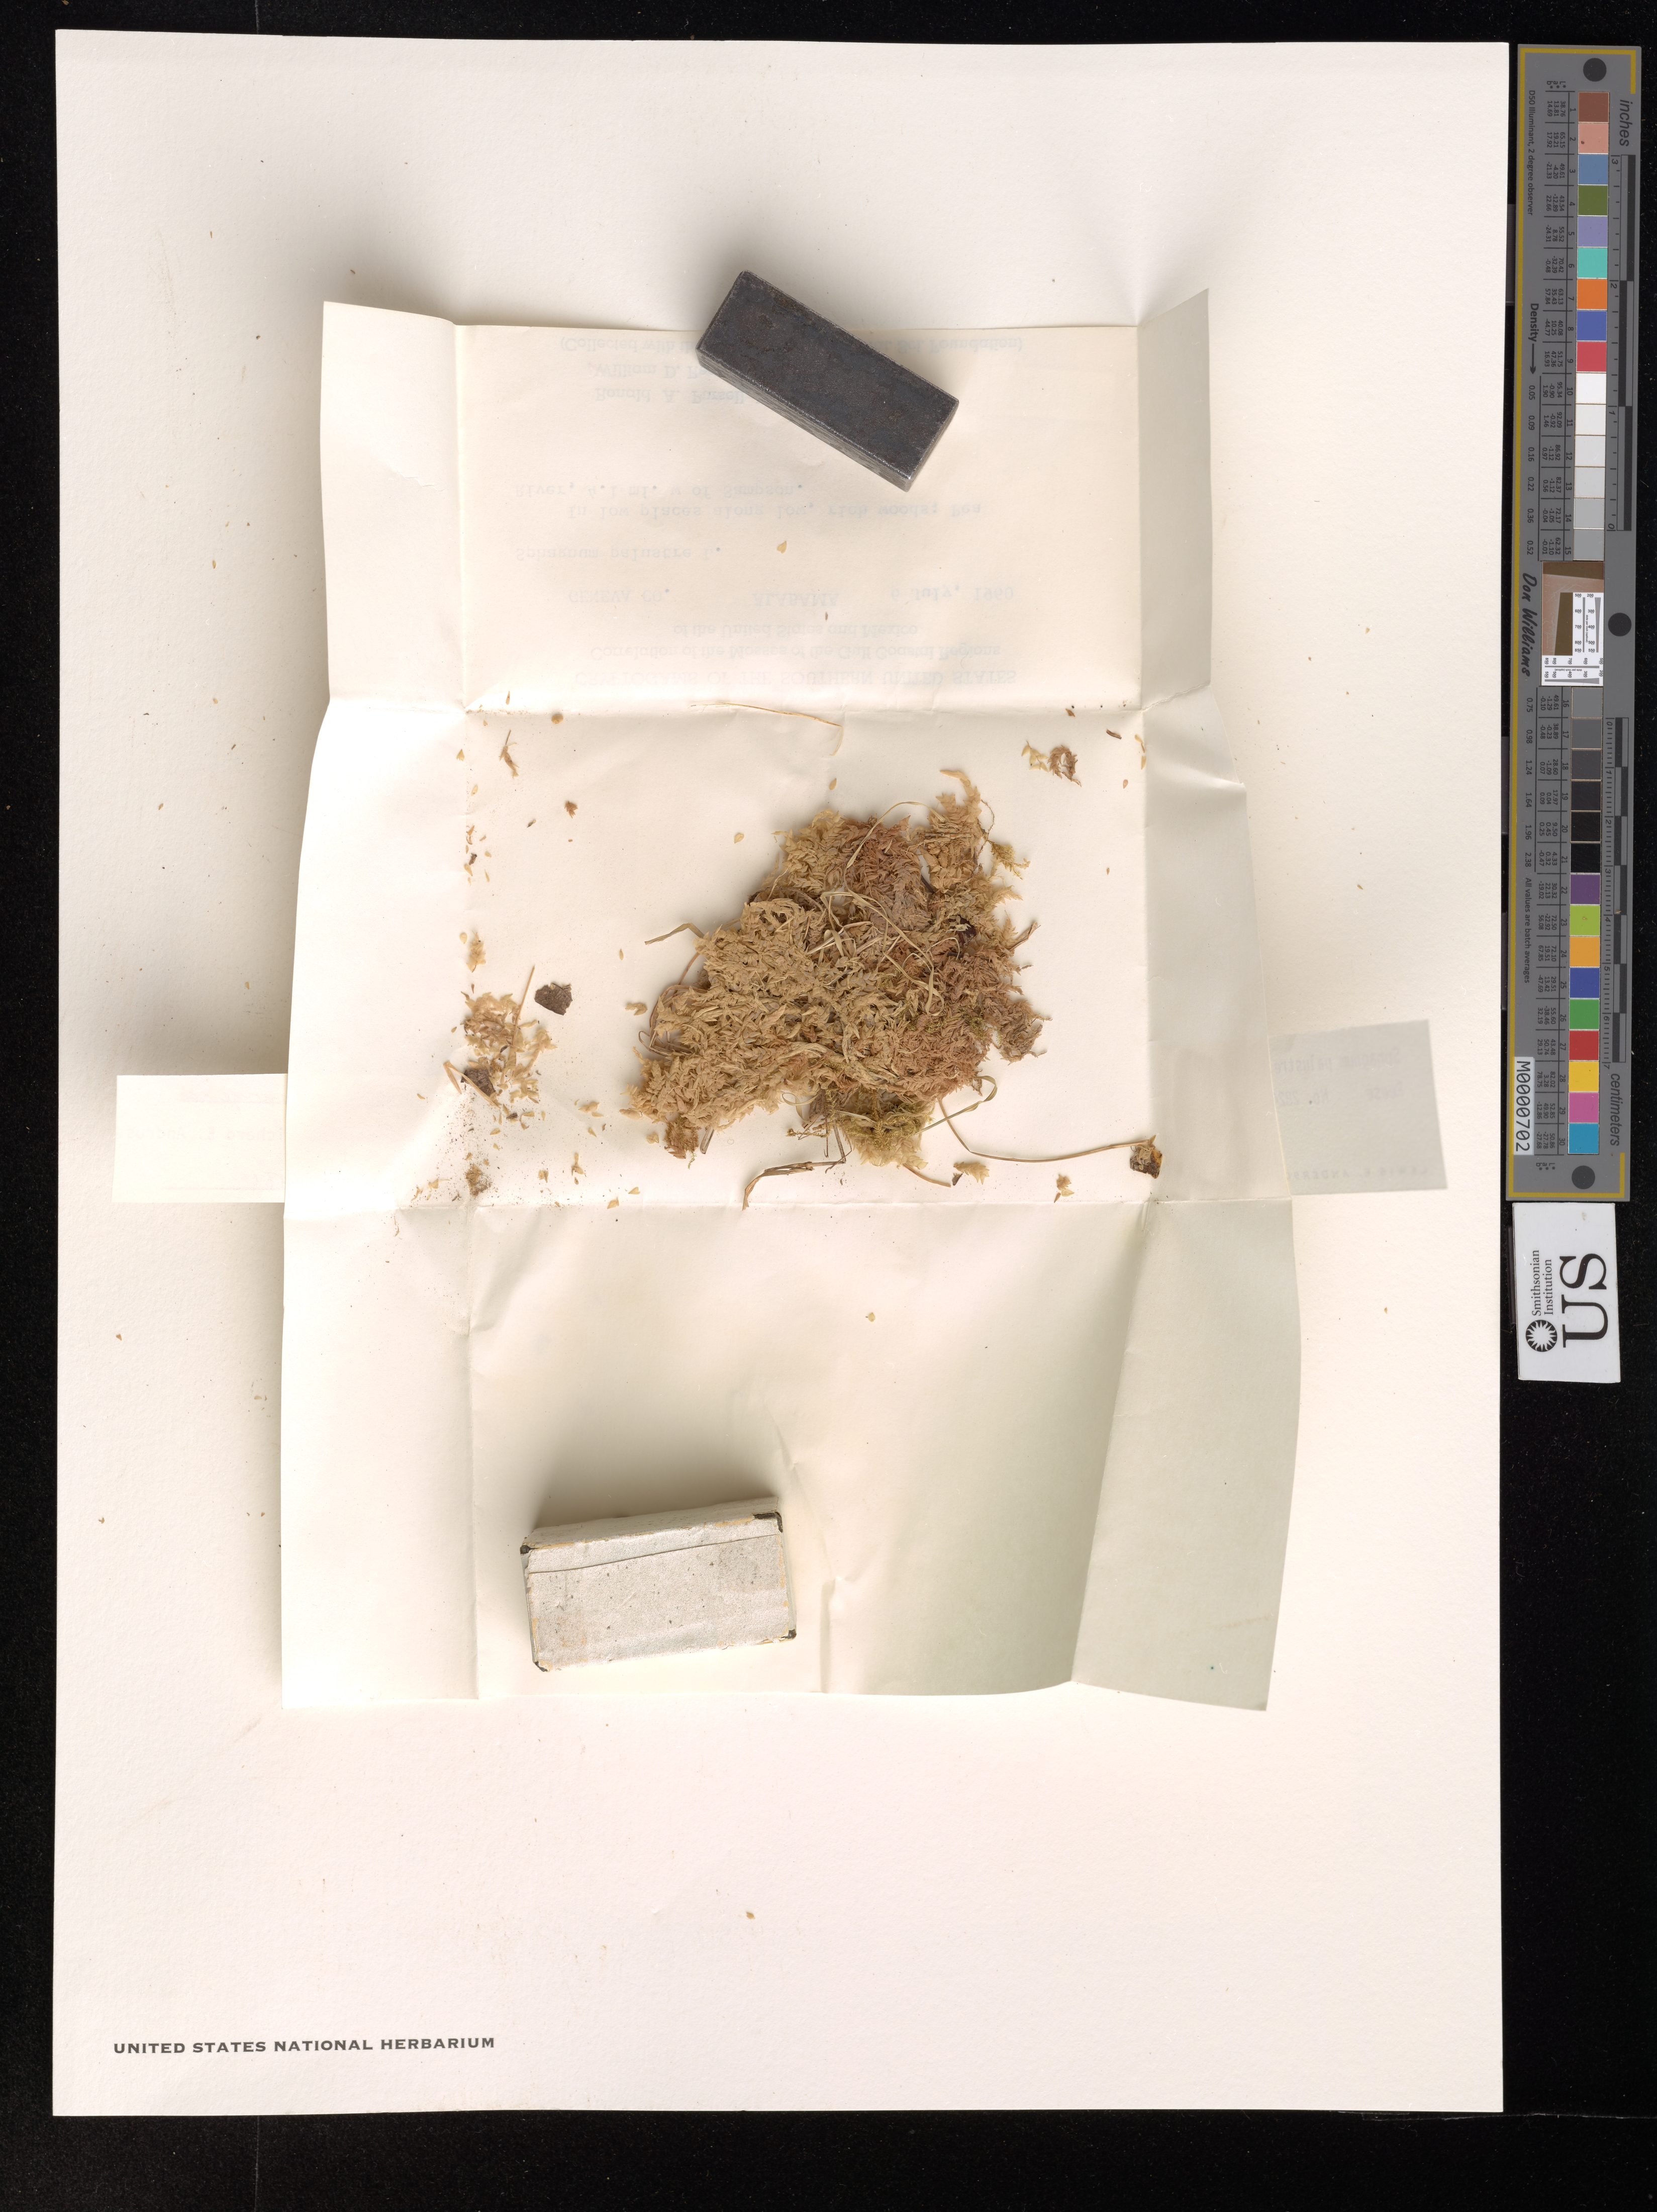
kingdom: Plantae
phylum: Bryophyta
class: Sphagnopsida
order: Sphagnales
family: Sphagnaceae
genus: Sphagnum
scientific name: Sphagnum palustre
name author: L.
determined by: Anderson, L.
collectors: R. A. Pursell & W. Reese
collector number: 2824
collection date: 1960-07-06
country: United States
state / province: Alabama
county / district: Geneva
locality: Pea River, 4.1 mi w of Sampson.